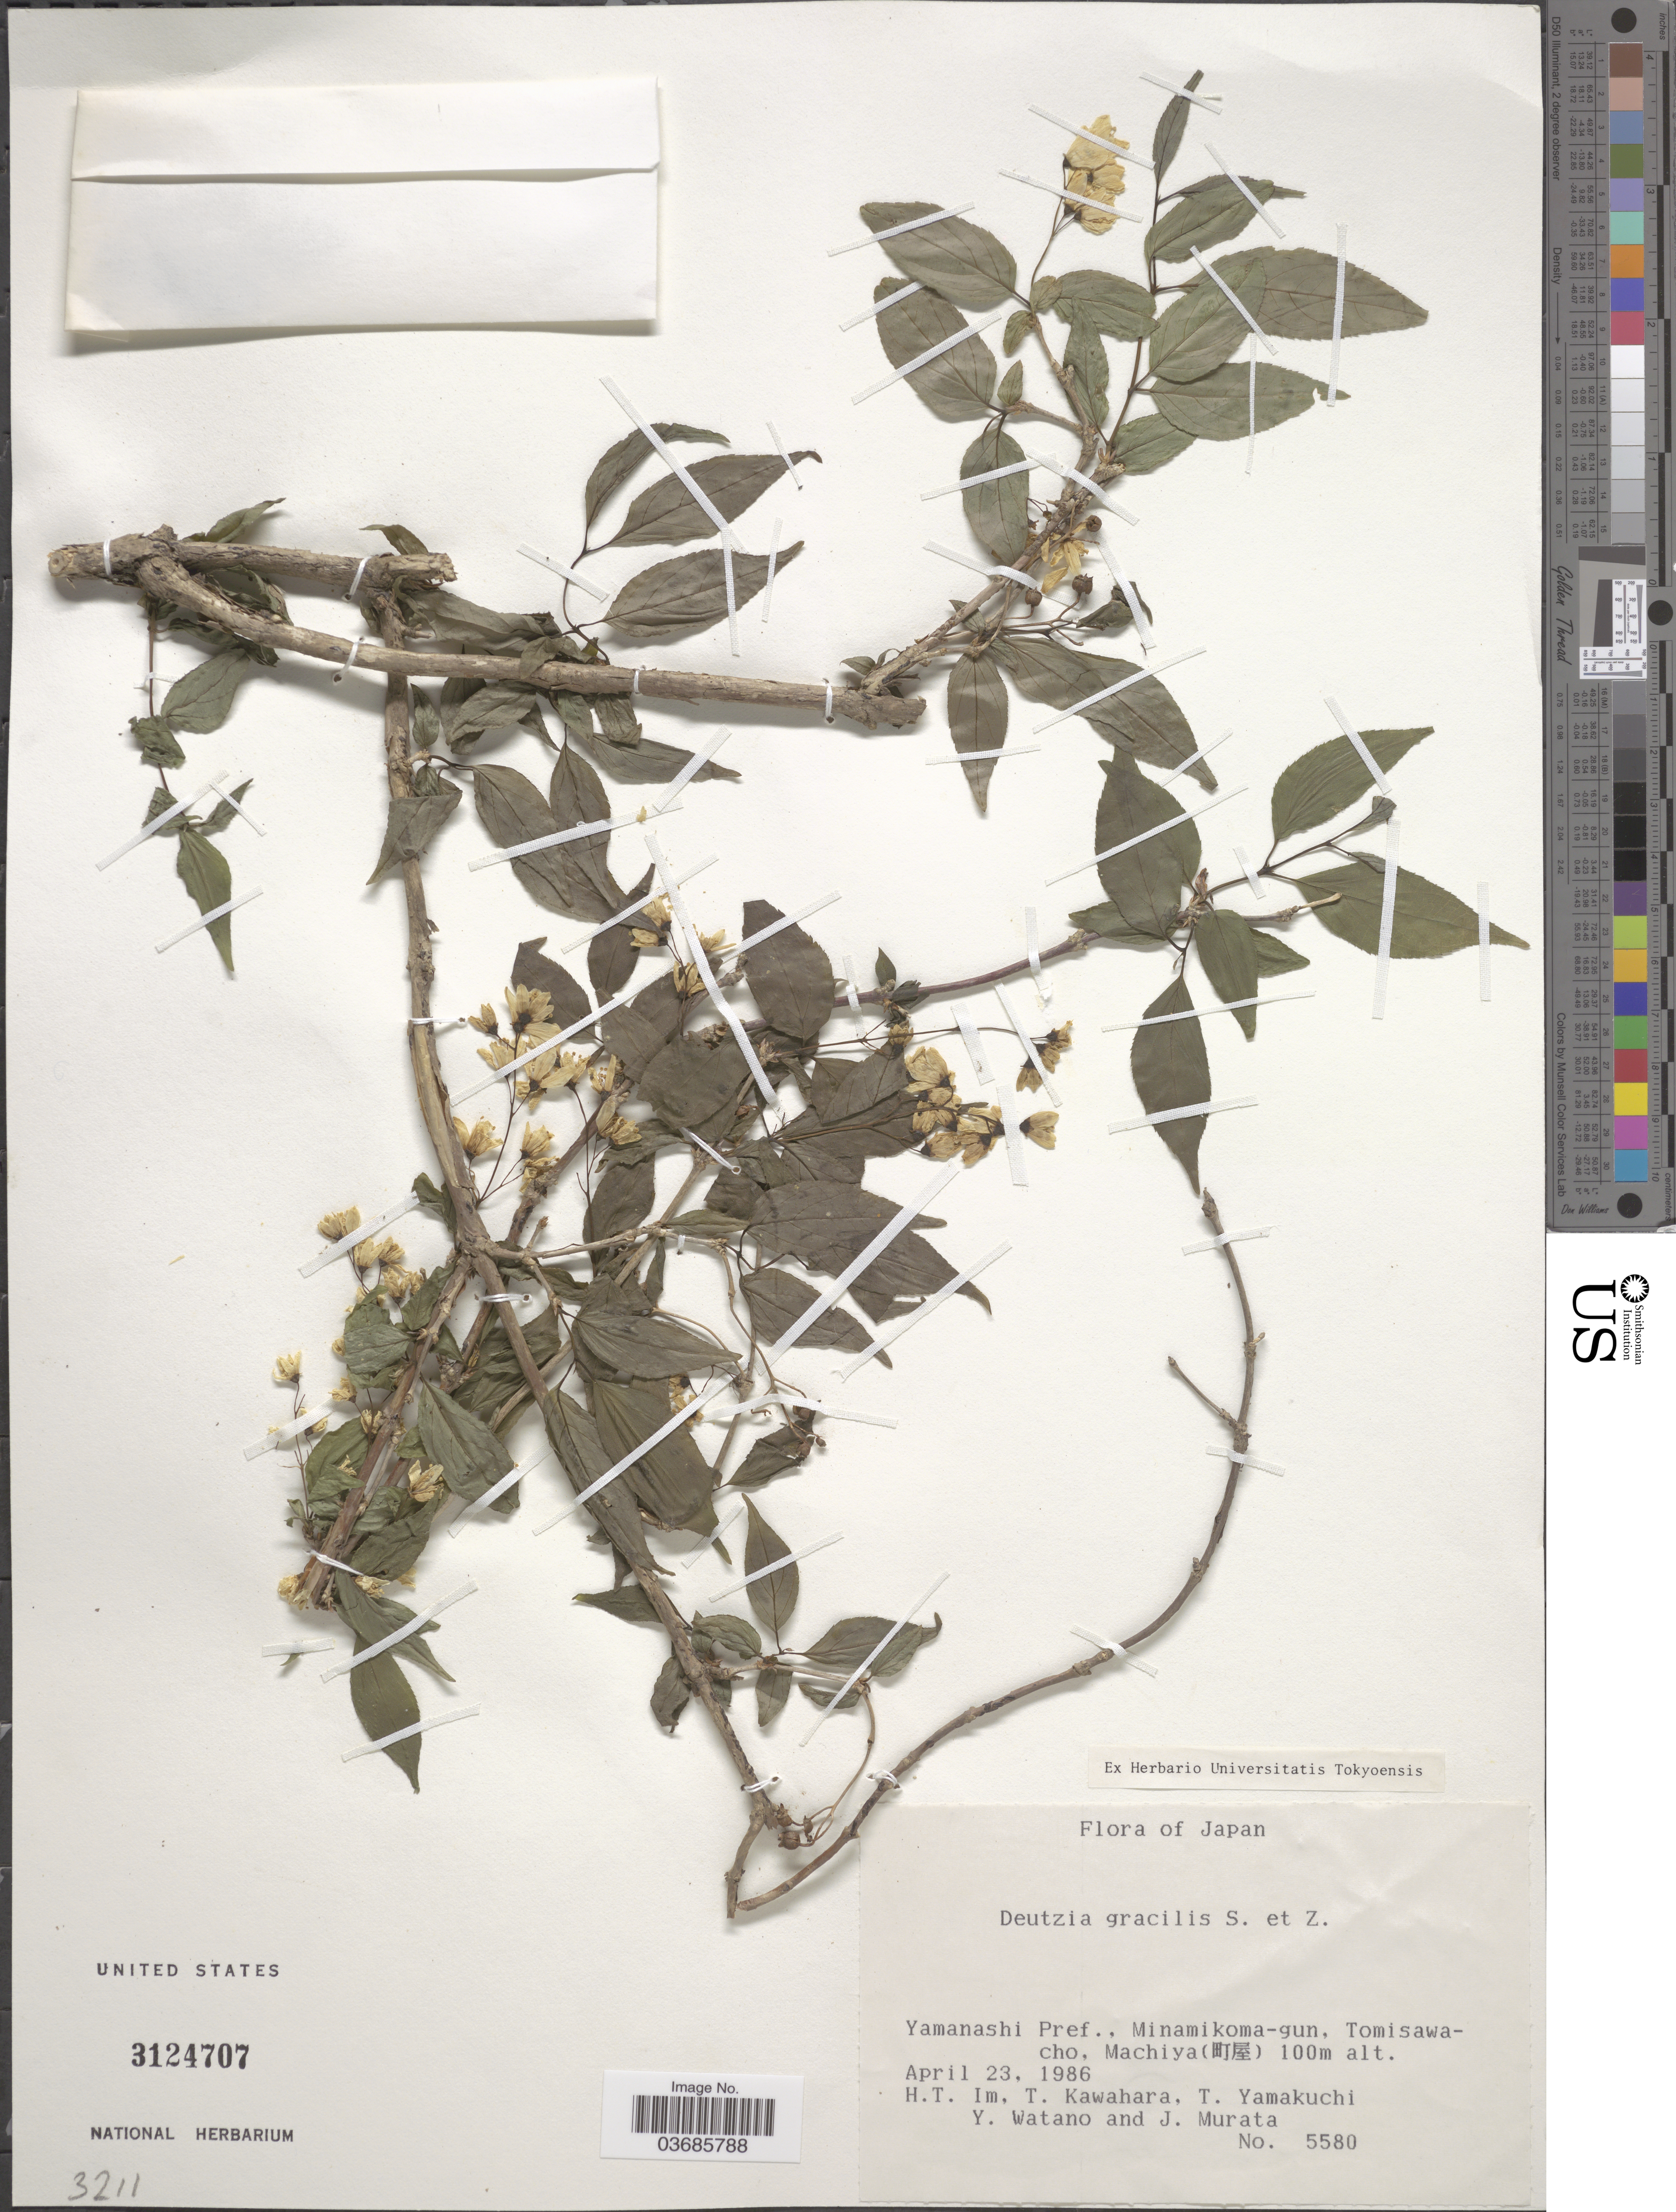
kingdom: Plantae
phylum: Tracheophyta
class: Magnoliopsida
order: Cornales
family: Hydrangeaceae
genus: Deutzia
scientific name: Deutzia gracilis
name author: Siebold & Zucc.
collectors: H. Im, T. Kawahara, T. Yamakuchi, Y. Watano & J. Murata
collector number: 5580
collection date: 1986-04-23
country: Japan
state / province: Yamanasi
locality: Yamanashi Pref., Minamikoma-gun, Tomisawacho, Machiya (X).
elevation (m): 100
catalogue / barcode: US 3124707